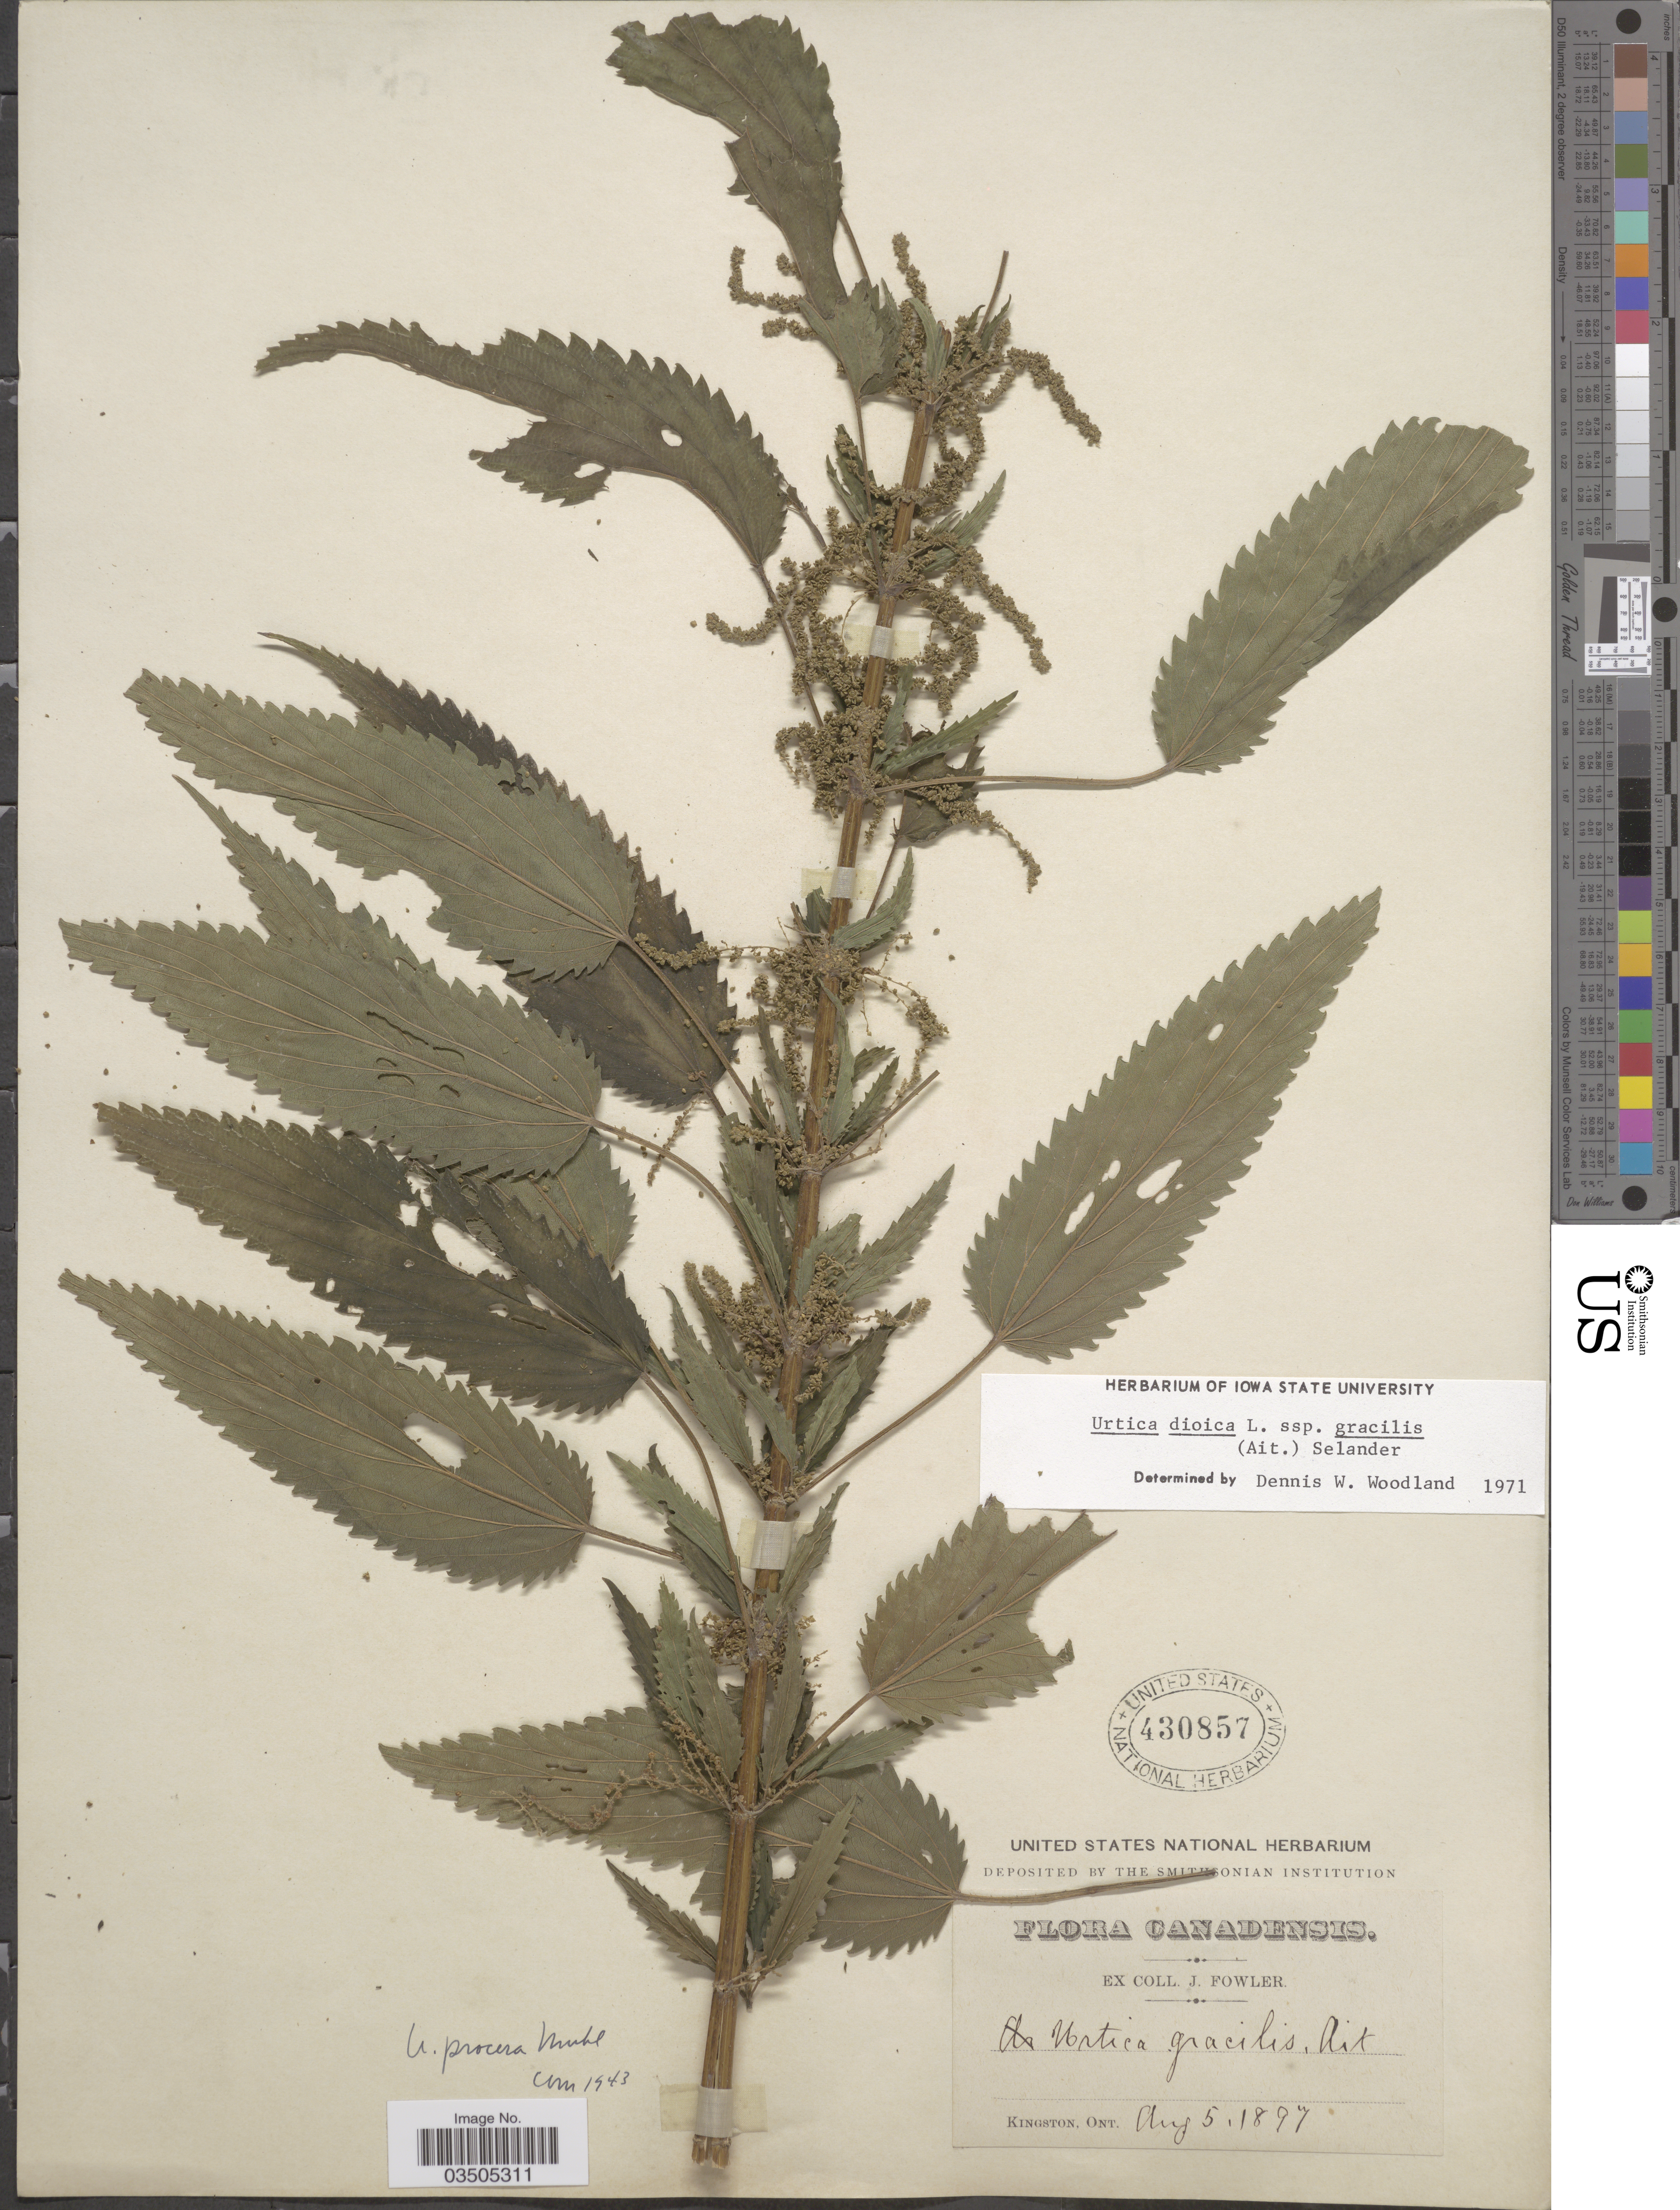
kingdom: Plantae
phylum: Tracheophyta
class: Magnoliopsida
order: Rosales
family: Urticaceae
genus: Urtica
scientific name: Urtica dioica subsp. gracilis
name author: L.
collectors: J. Fowler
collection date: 1897-08-05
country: Canada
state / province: Ontario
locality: Kingston.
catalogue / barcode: US 430857